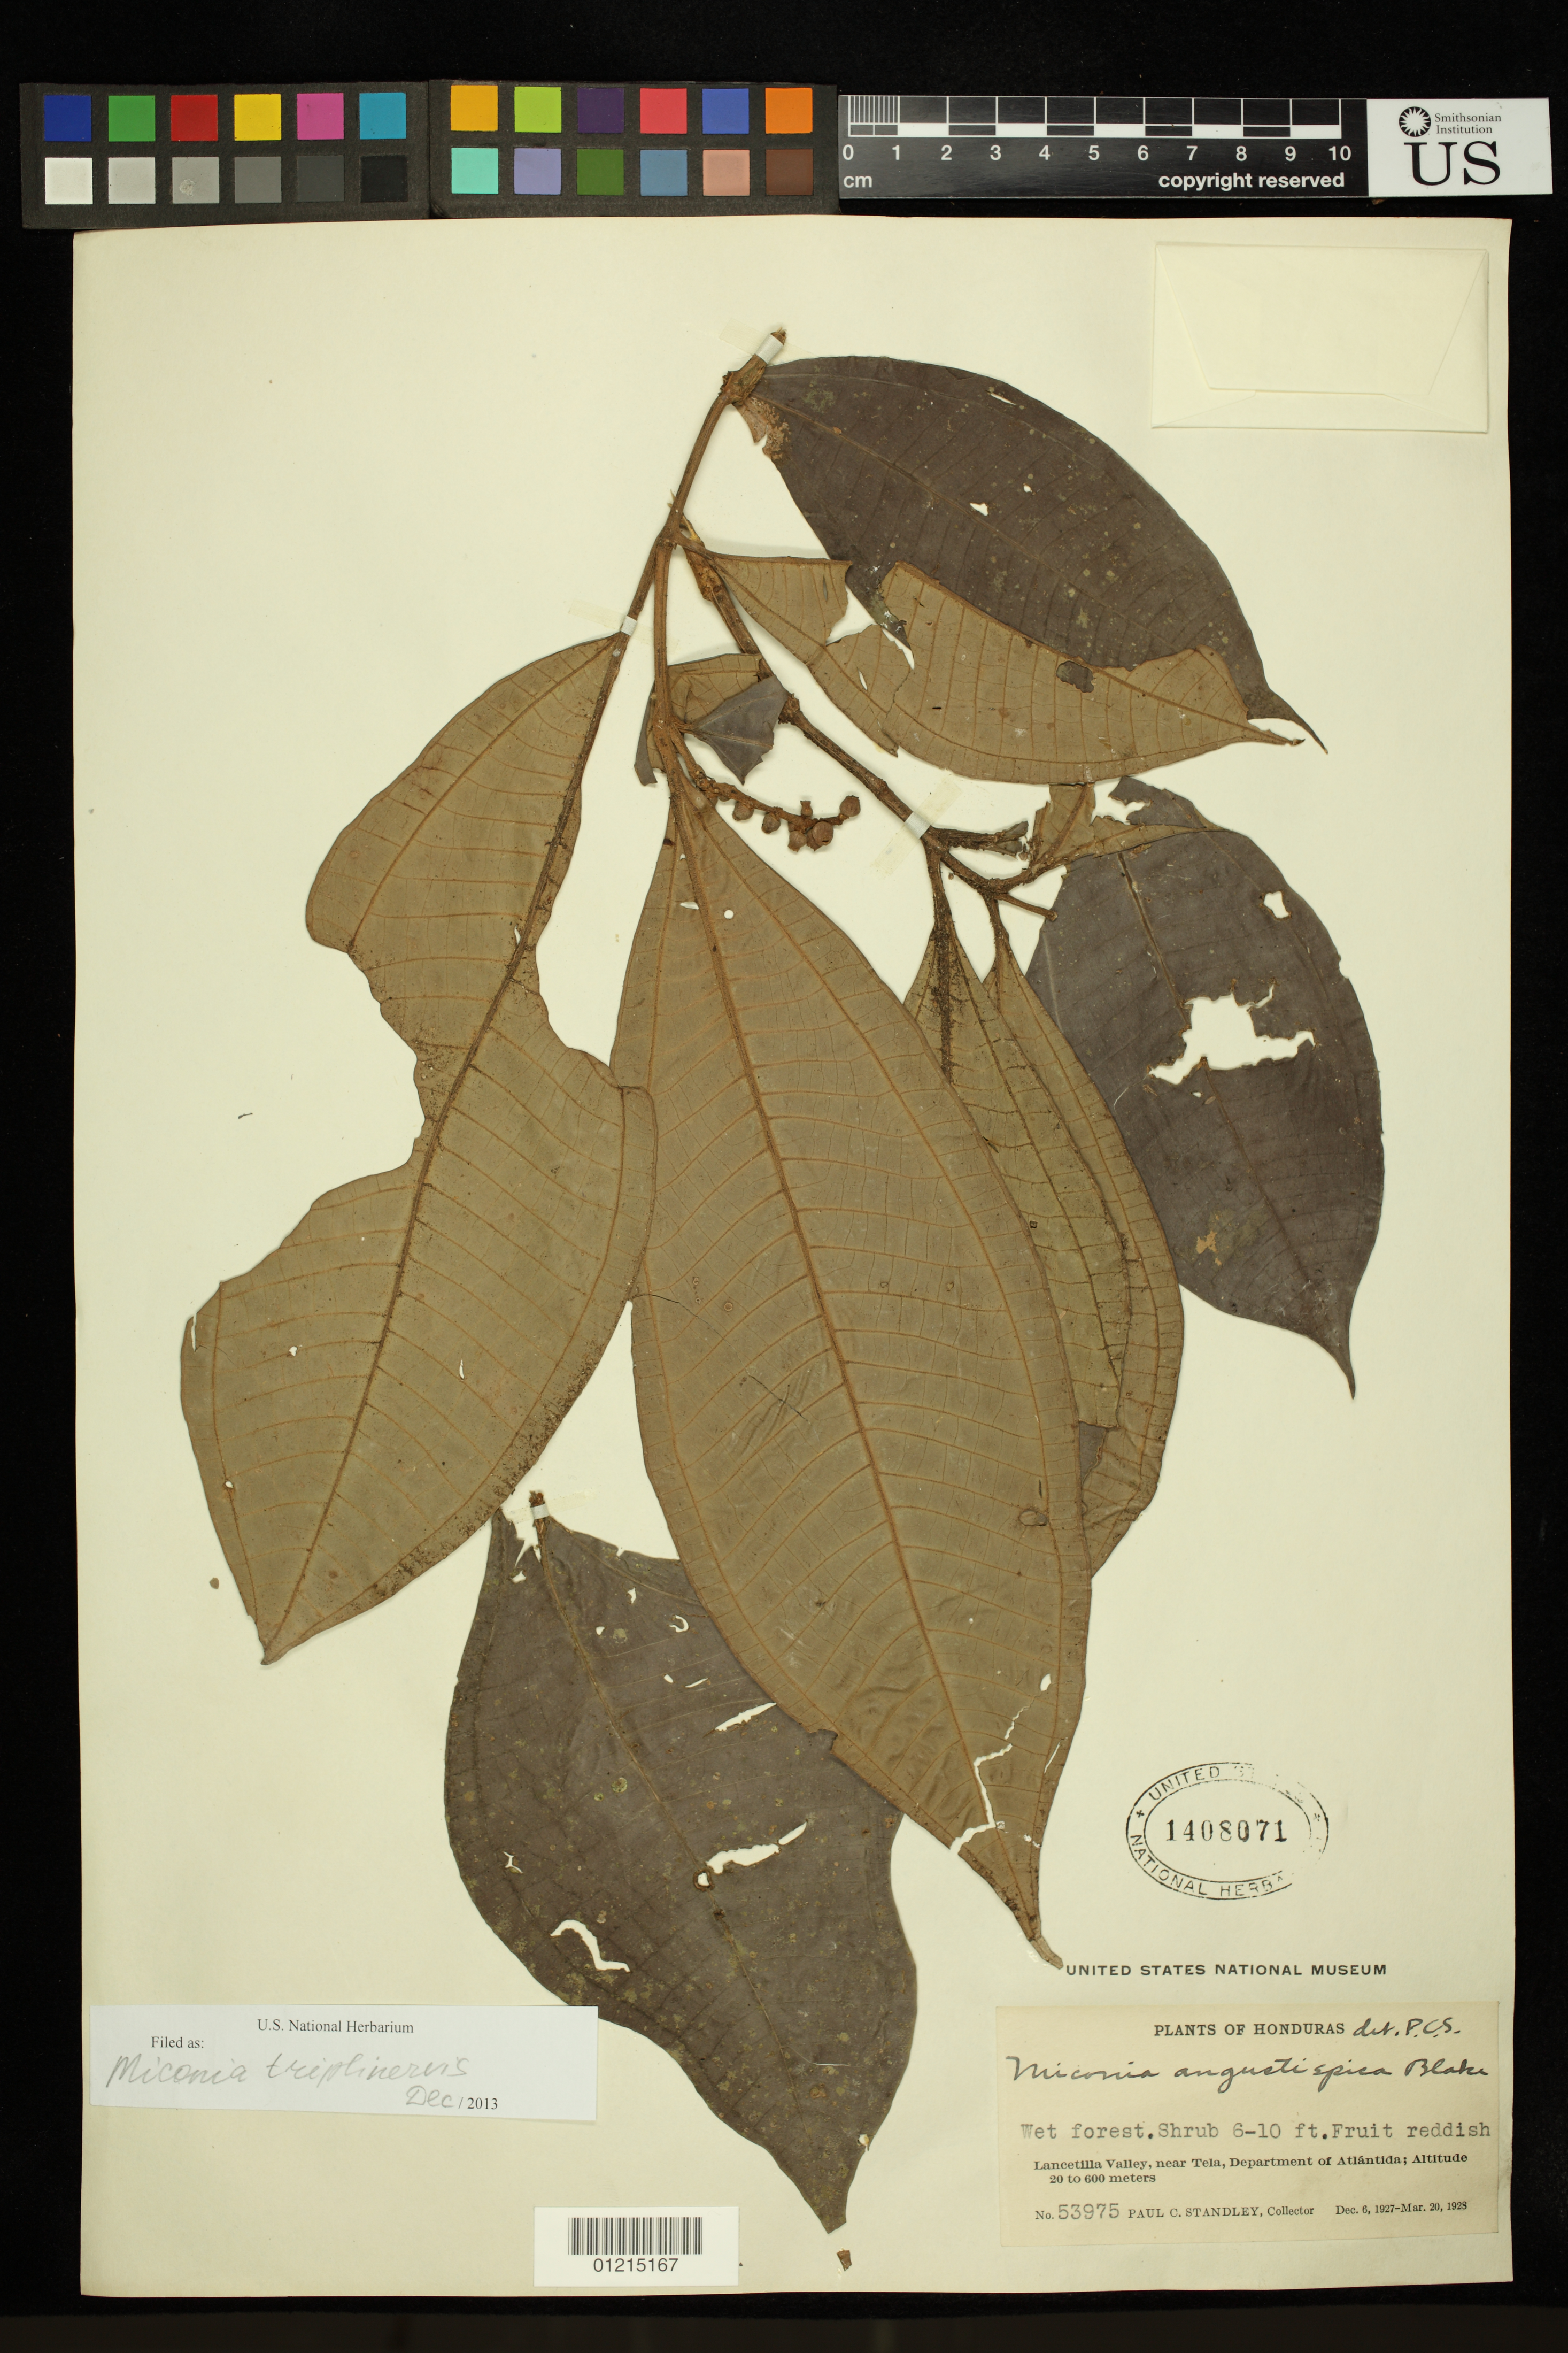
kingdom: Plantae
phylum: Tracheophyta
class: Magnoliopsida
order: Myrtales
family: Melastomataceae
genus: Miconia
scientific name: Miconia triplinervis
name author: Ruiz & Pav.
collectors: P. C. Standley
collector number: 53975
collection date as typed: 06 Dec 1927 to 20 Mar 1928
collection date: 1927-12-06/1928-03-20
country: Honduras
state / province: Atlántida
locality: Lancetilla Valley, near Tela.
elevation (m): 20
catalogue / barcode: US 1408071